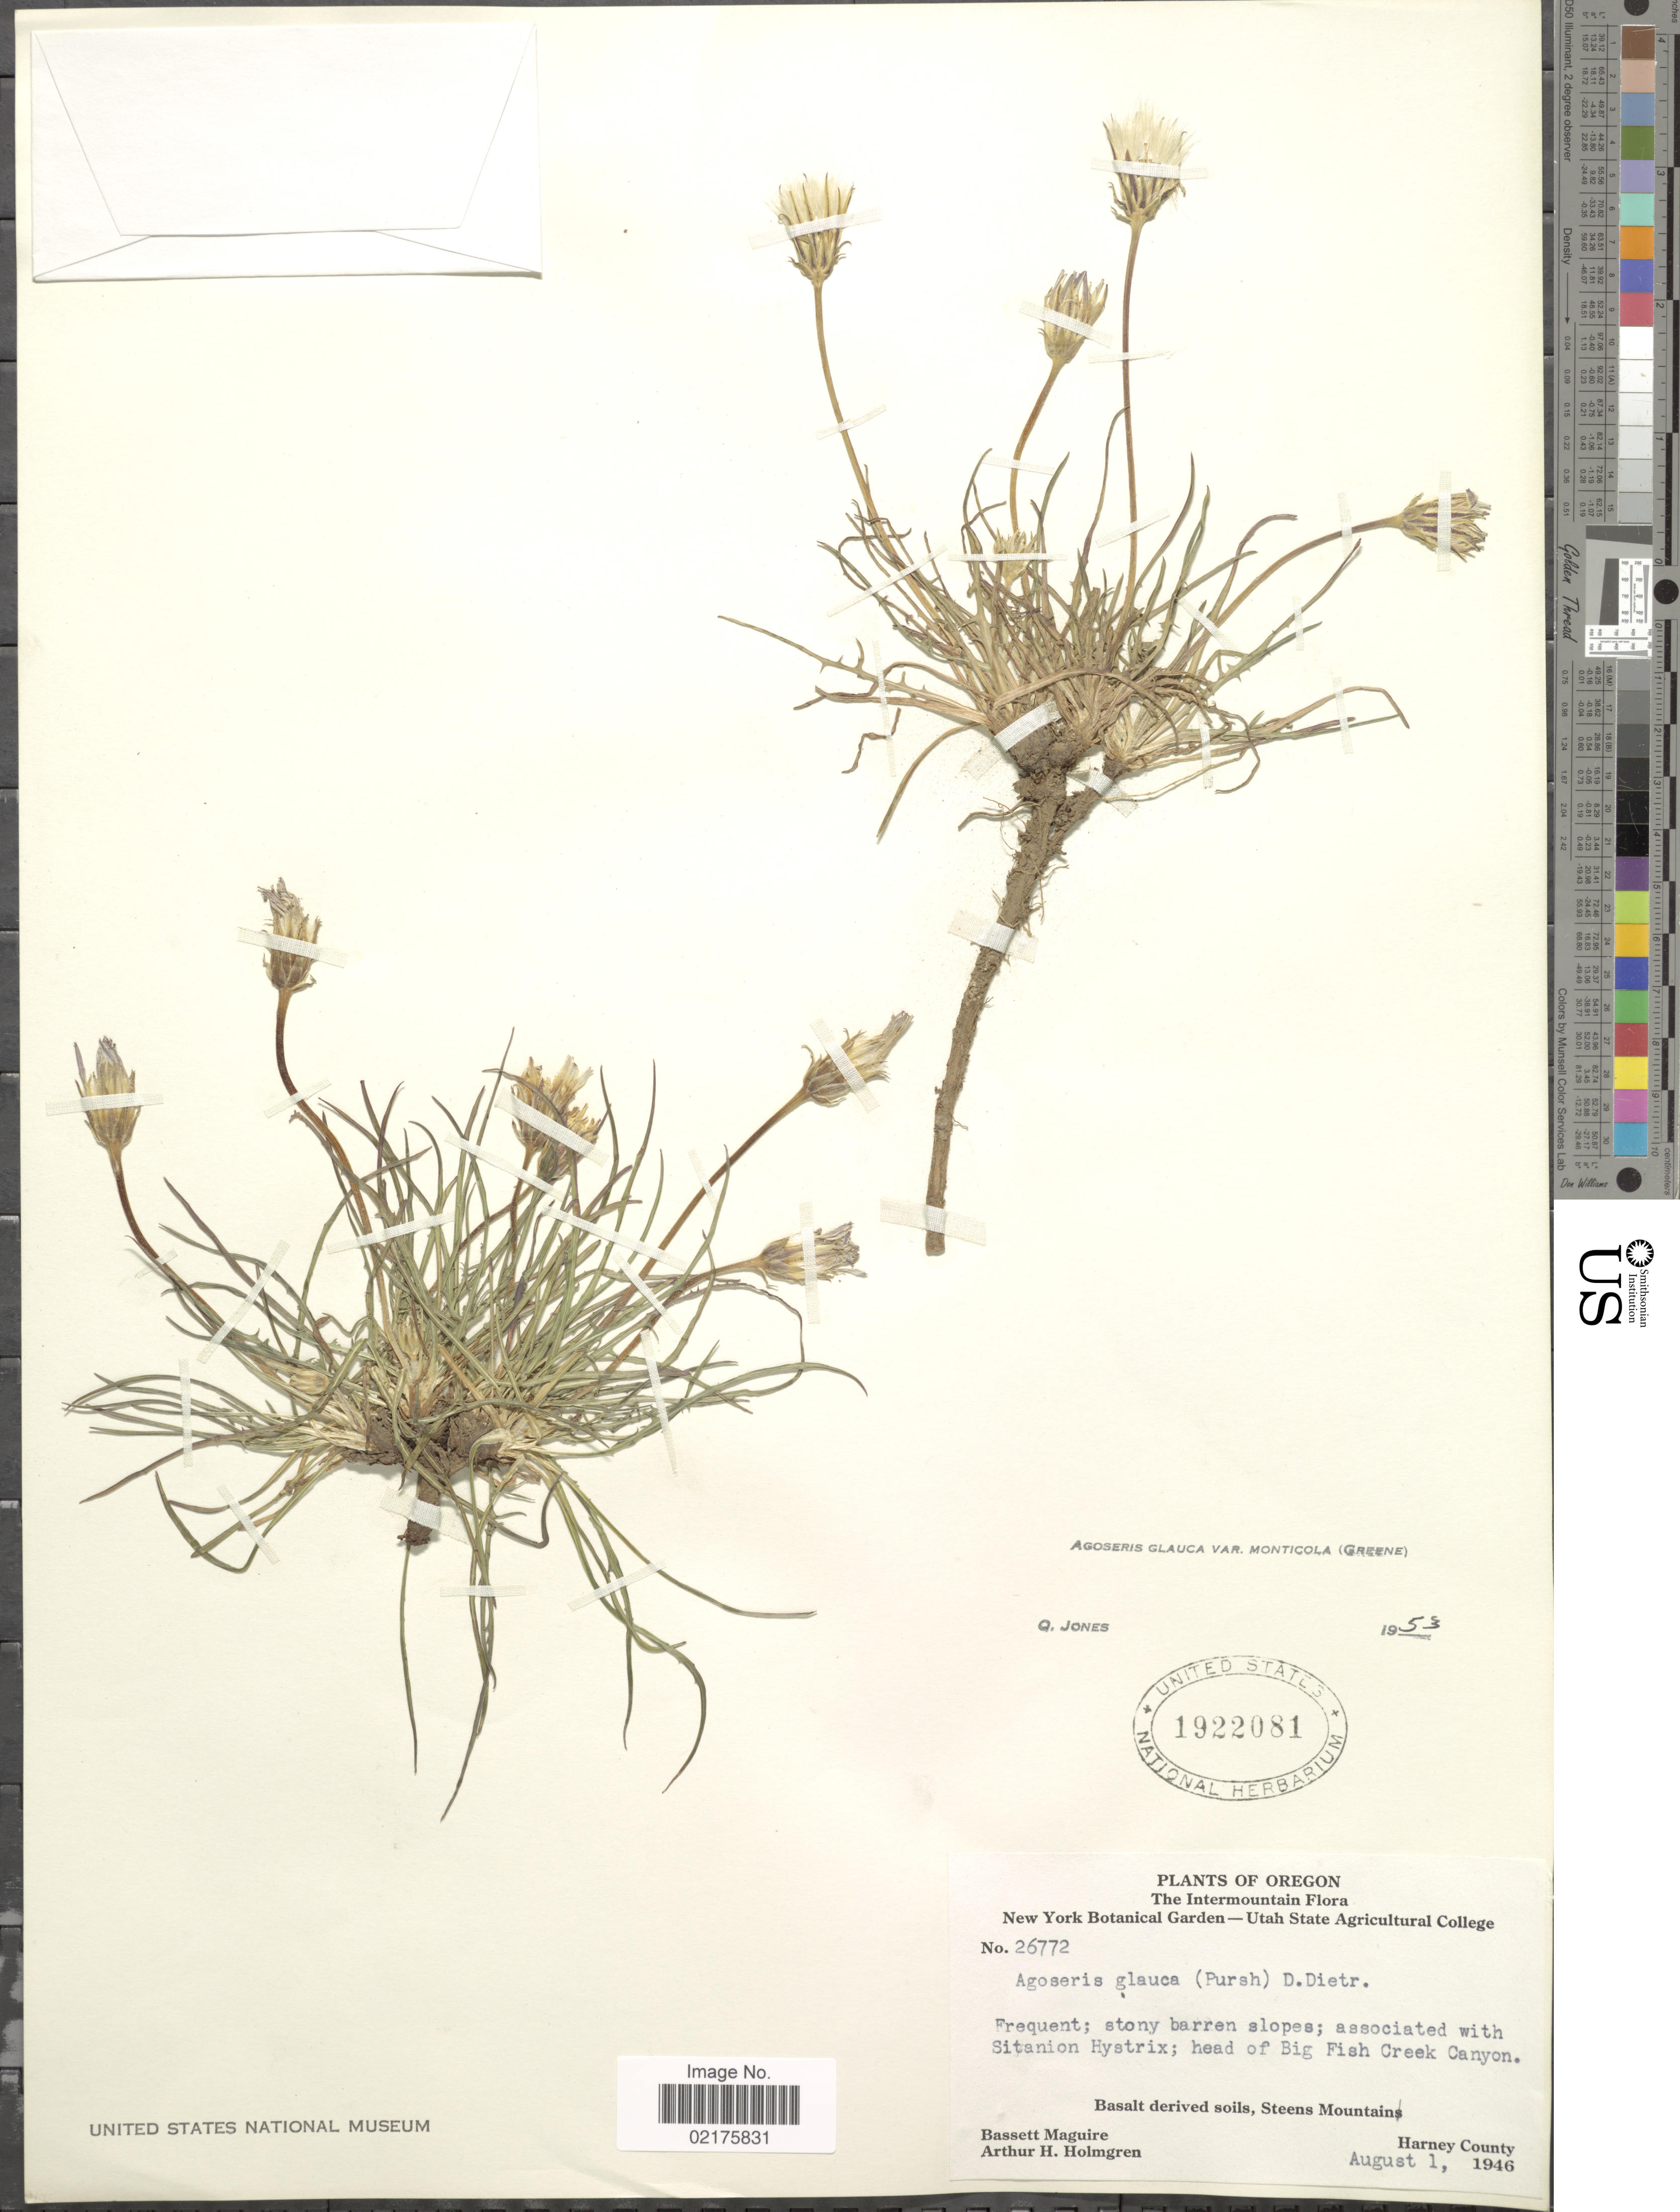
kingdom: Plantae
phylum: Tracheophyta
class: Magnoliopsida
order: Asterales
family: Asteraceae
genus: Agoseris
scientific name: Agoseris monticola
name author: Greene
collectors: B. Maguire & A. H. Holmgren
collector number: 26772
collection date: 1946-08-01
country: United States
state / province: Oregon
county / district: Harney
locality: The Intermountain, head of Big Fish Creek Canyon, Basalt derived soil, Steens Mountains, Harney County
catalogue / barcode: US 1922081